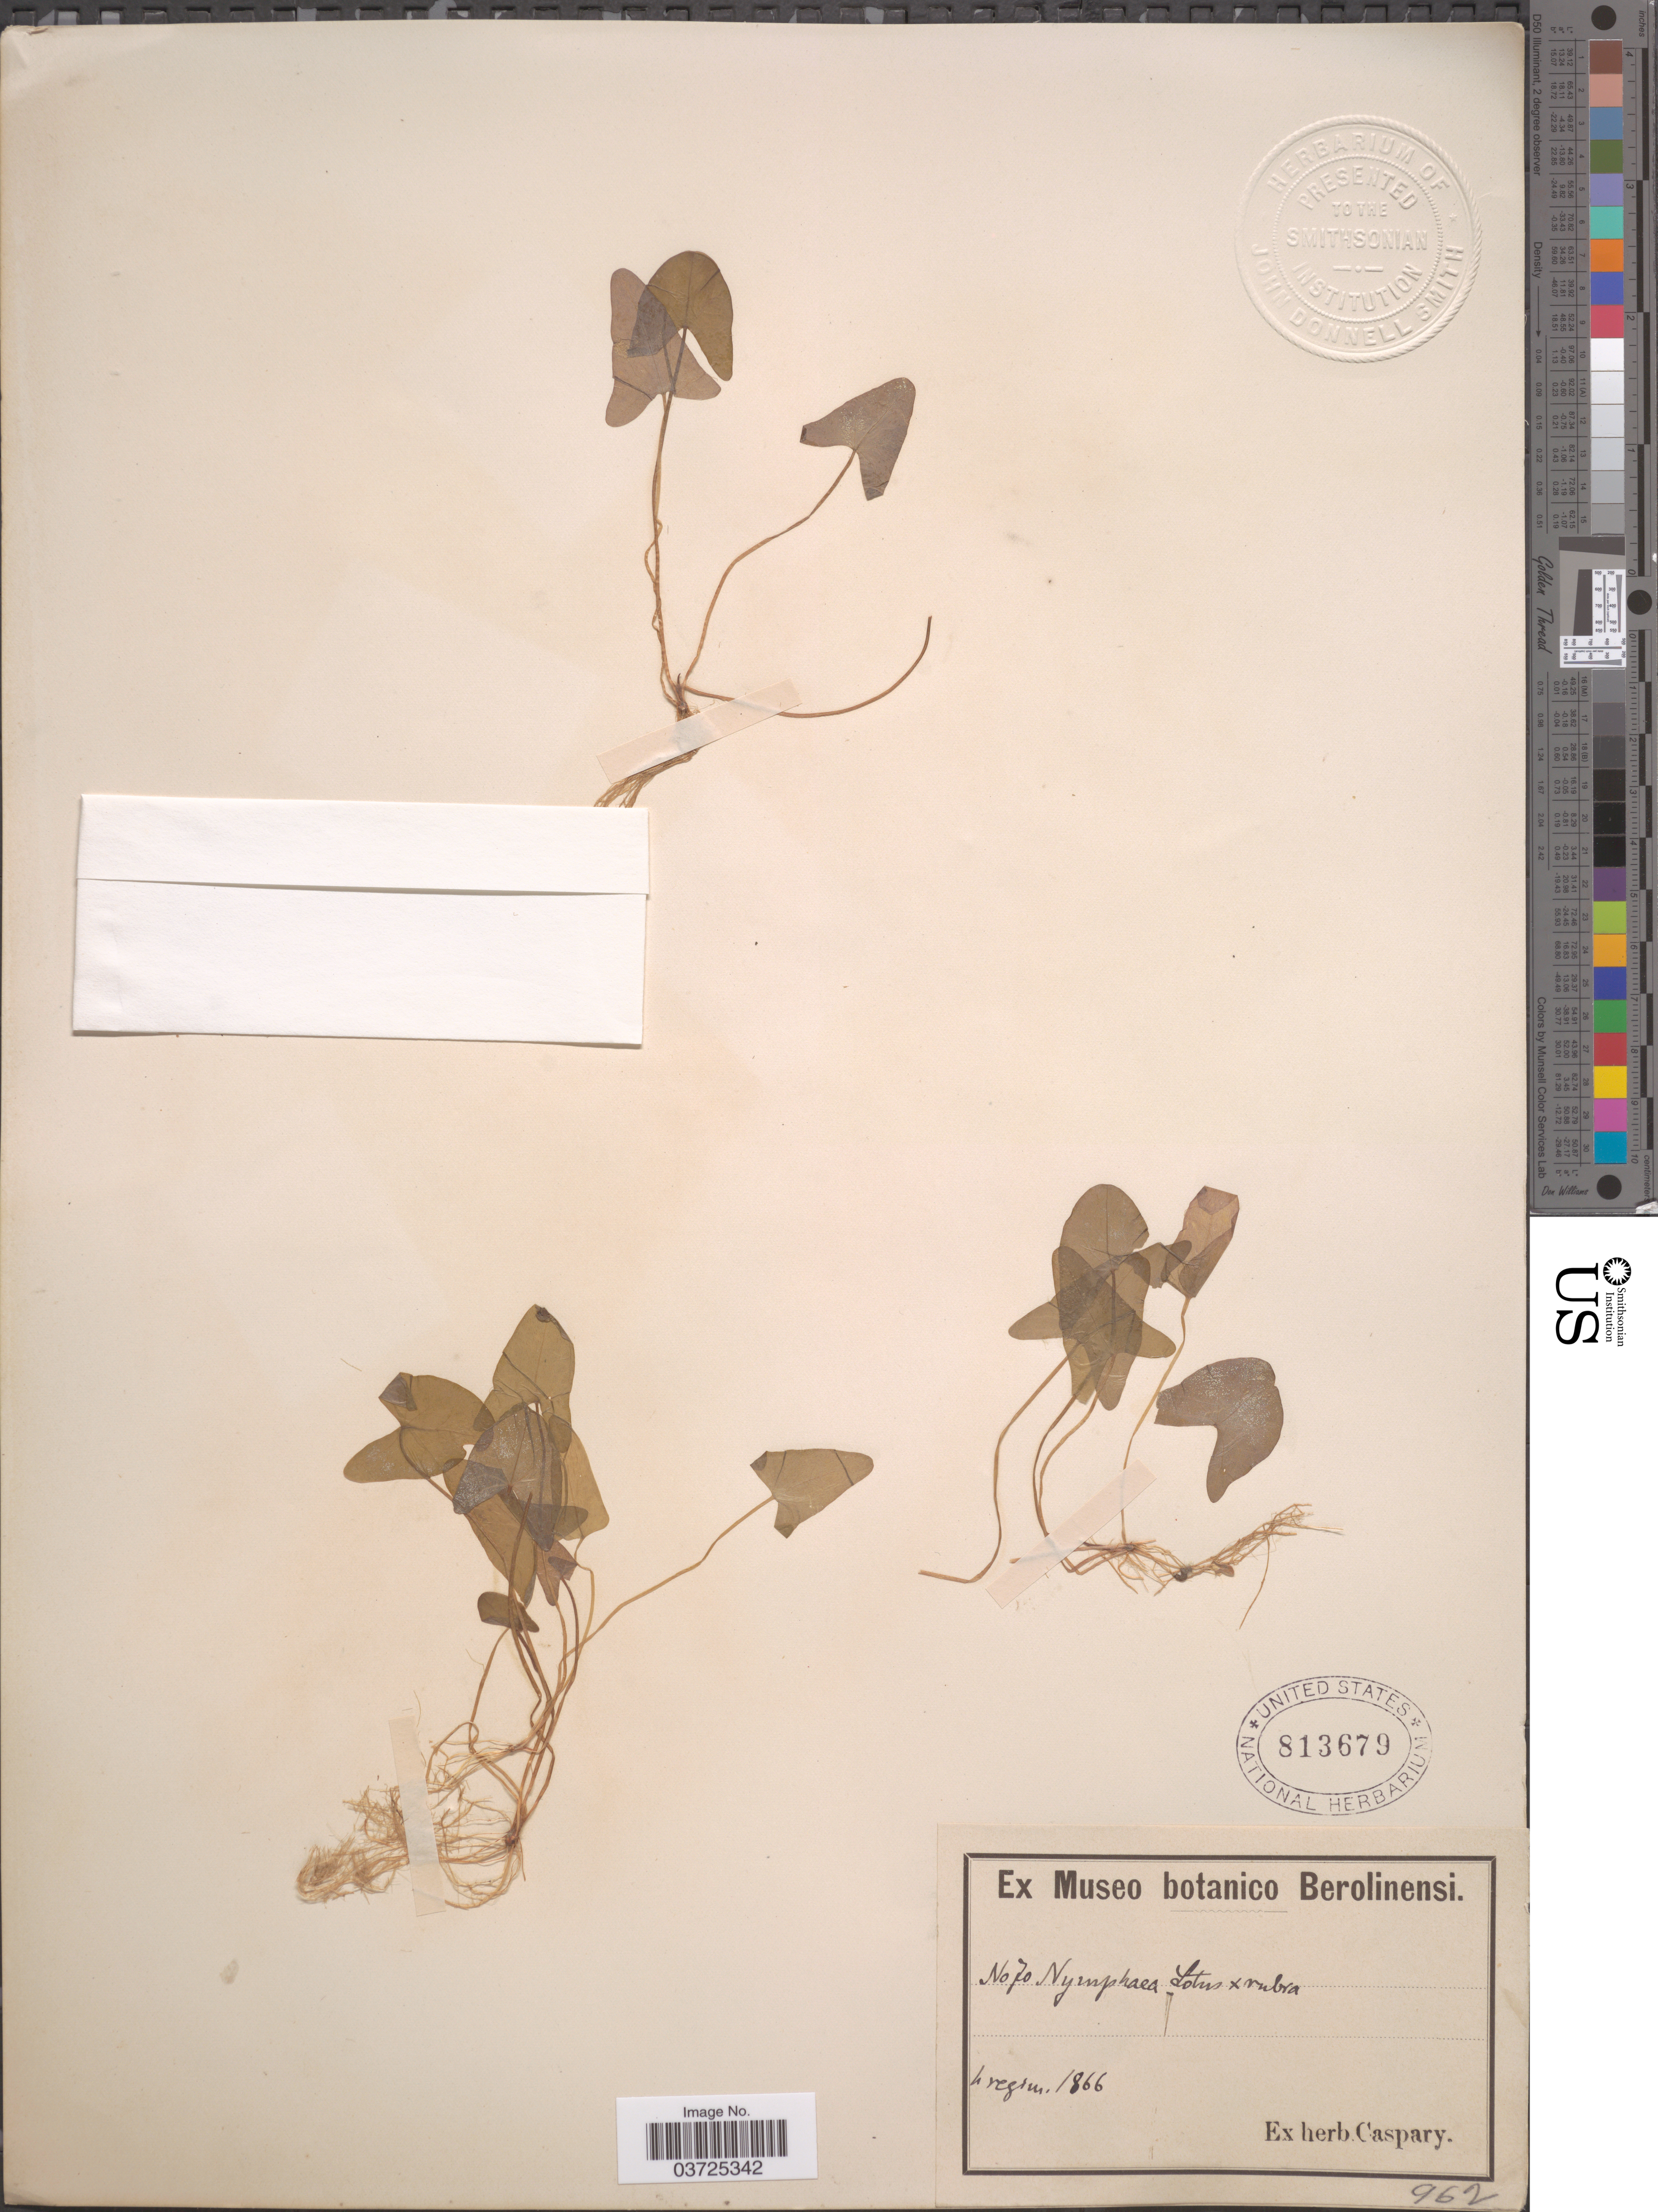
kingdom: Plantae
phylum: Tracheophyta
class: Magnoliopsida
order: Nymphaeales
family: Nymphaeaceae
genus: Nymphaea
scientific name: Nymphaea lotus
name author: L.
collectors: Ex herb. Caspary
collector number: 70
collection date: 1866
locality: H region. [interpreted]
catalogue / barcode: US 813679